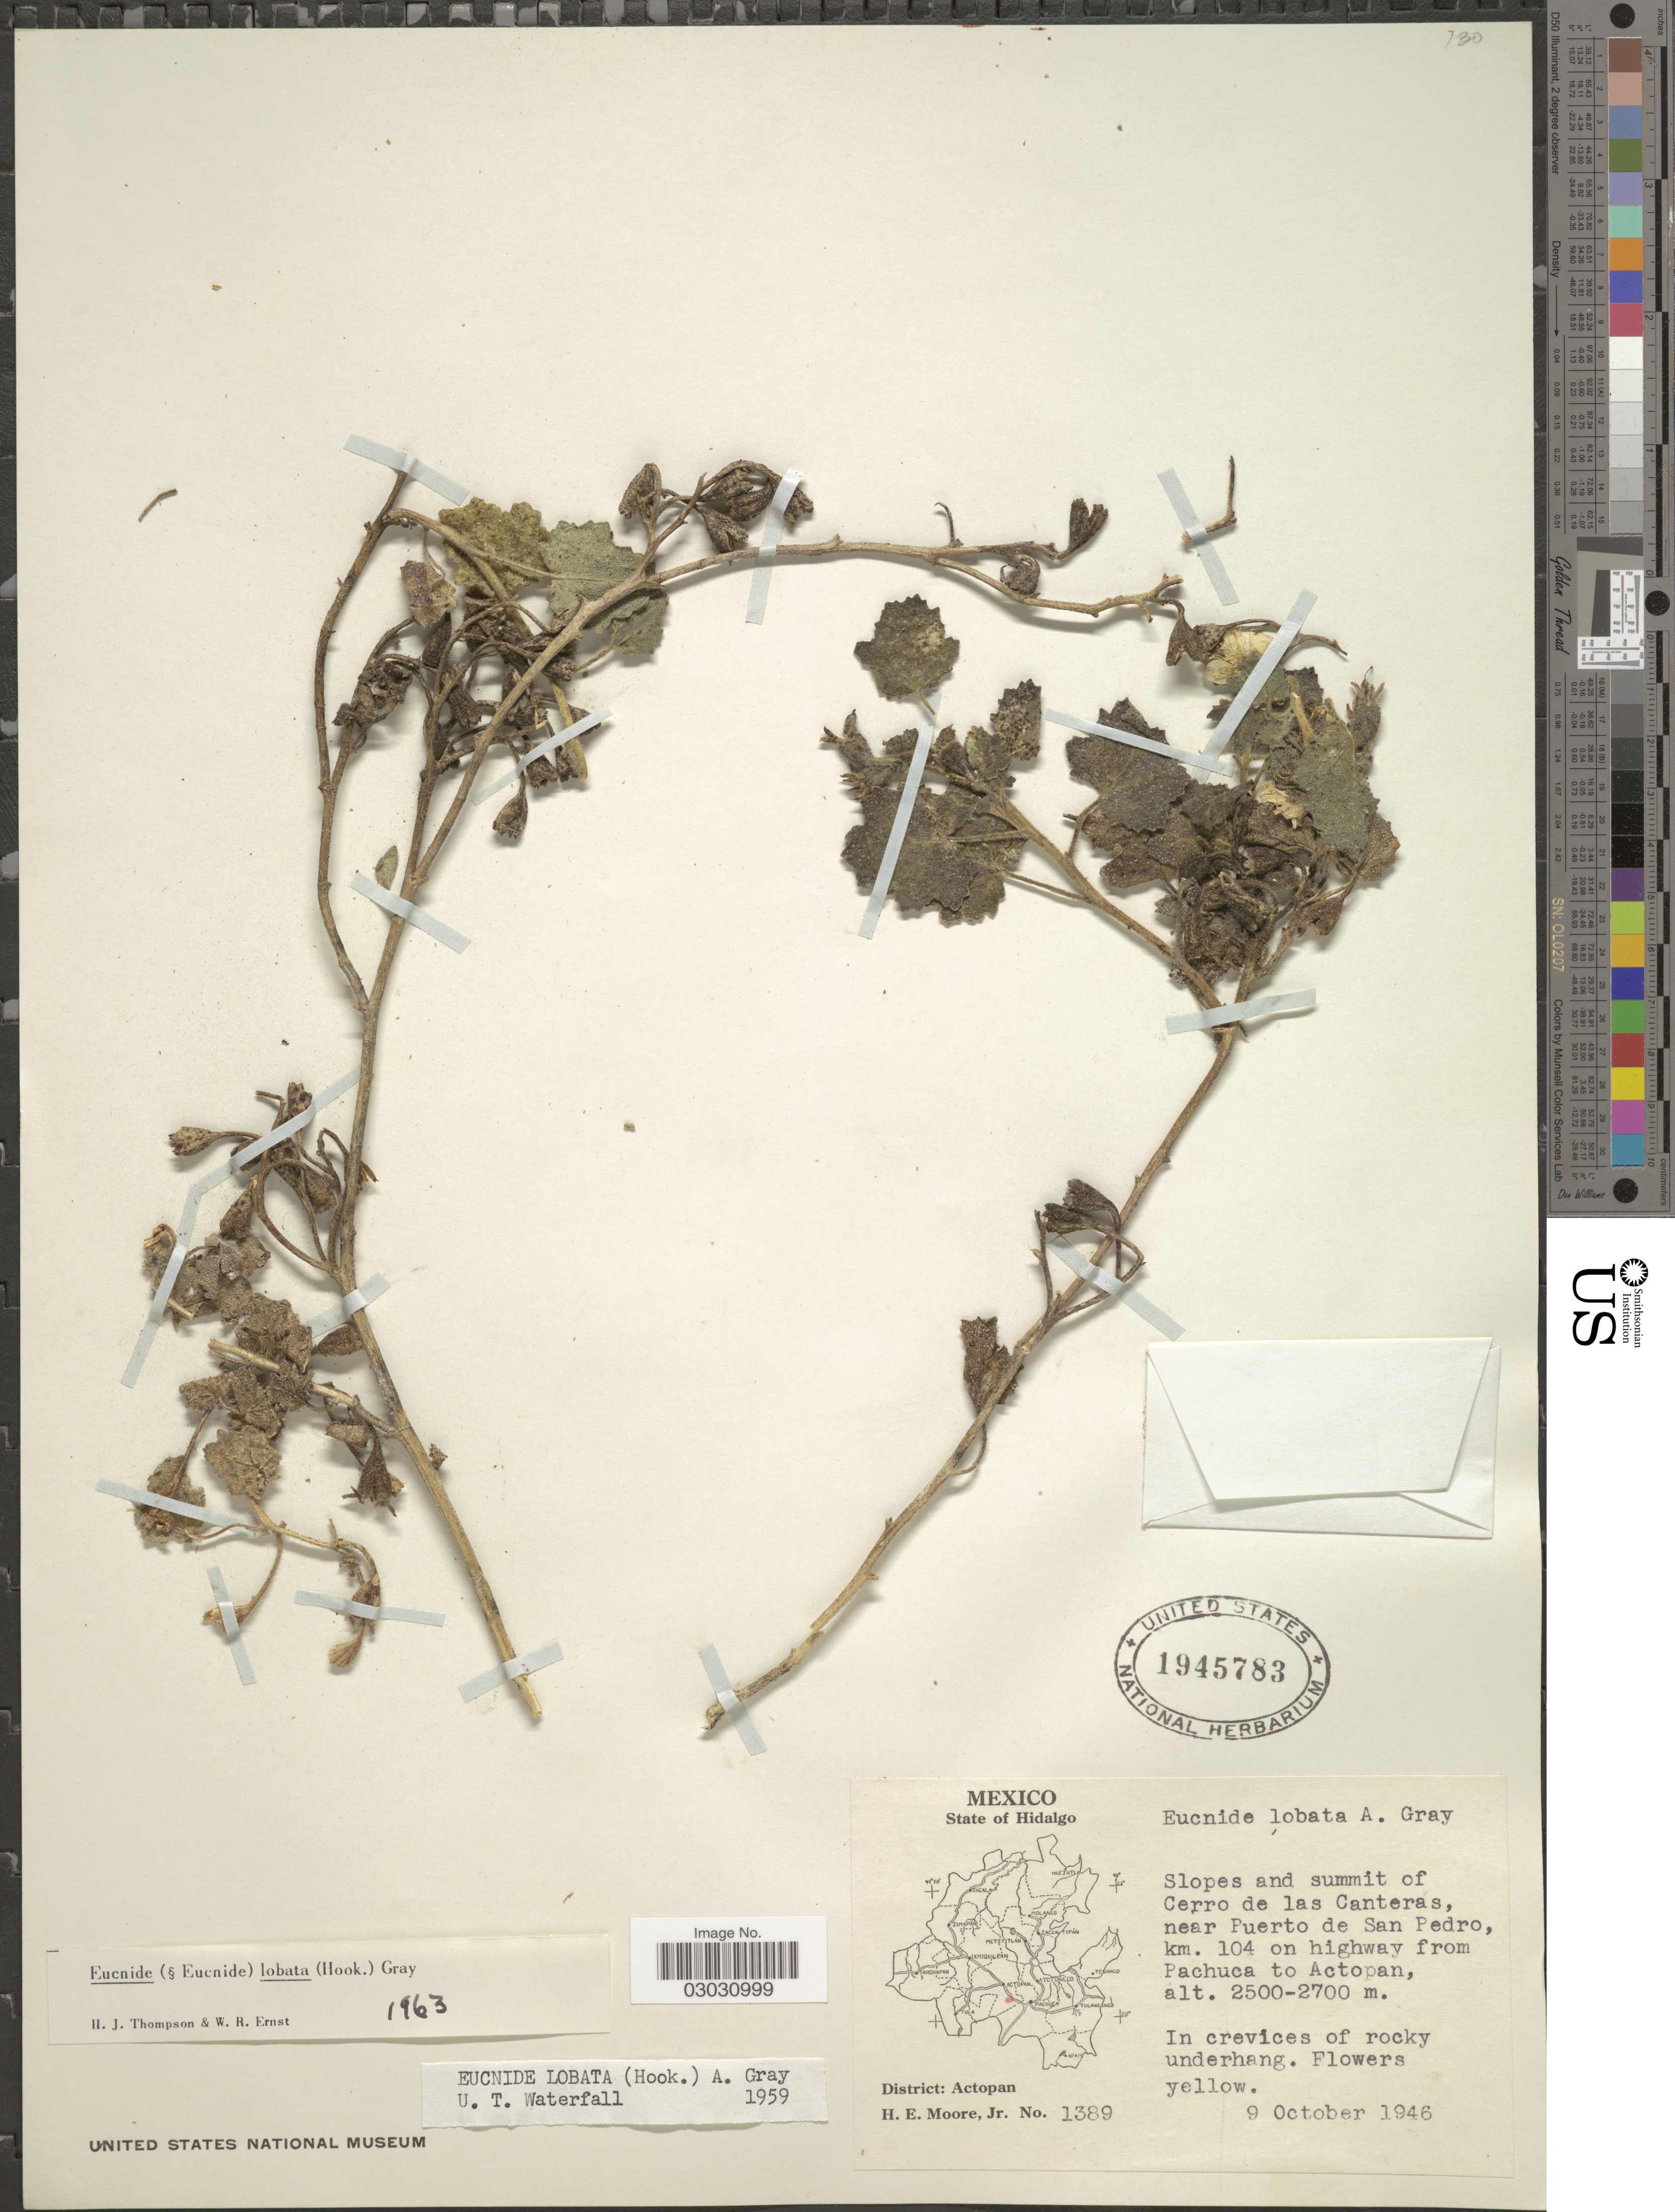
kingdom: Plantae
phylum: Tracheophyta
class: Magnoliopsida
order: Cornales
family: Loasaceae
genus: Eucnide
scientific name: Eucnide lobata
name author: (Hook.) A. Gray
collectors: H. Moore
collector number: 1389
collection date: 1946-10-09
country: Mexico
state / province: Hidalgo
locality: Slopes and summit of Cerro de las Canteras, near Puerto de San Pedro, km. 104 on highway from Pachuca to Actopan. District: Actopan.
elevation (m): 2500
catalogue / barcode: US 1945783